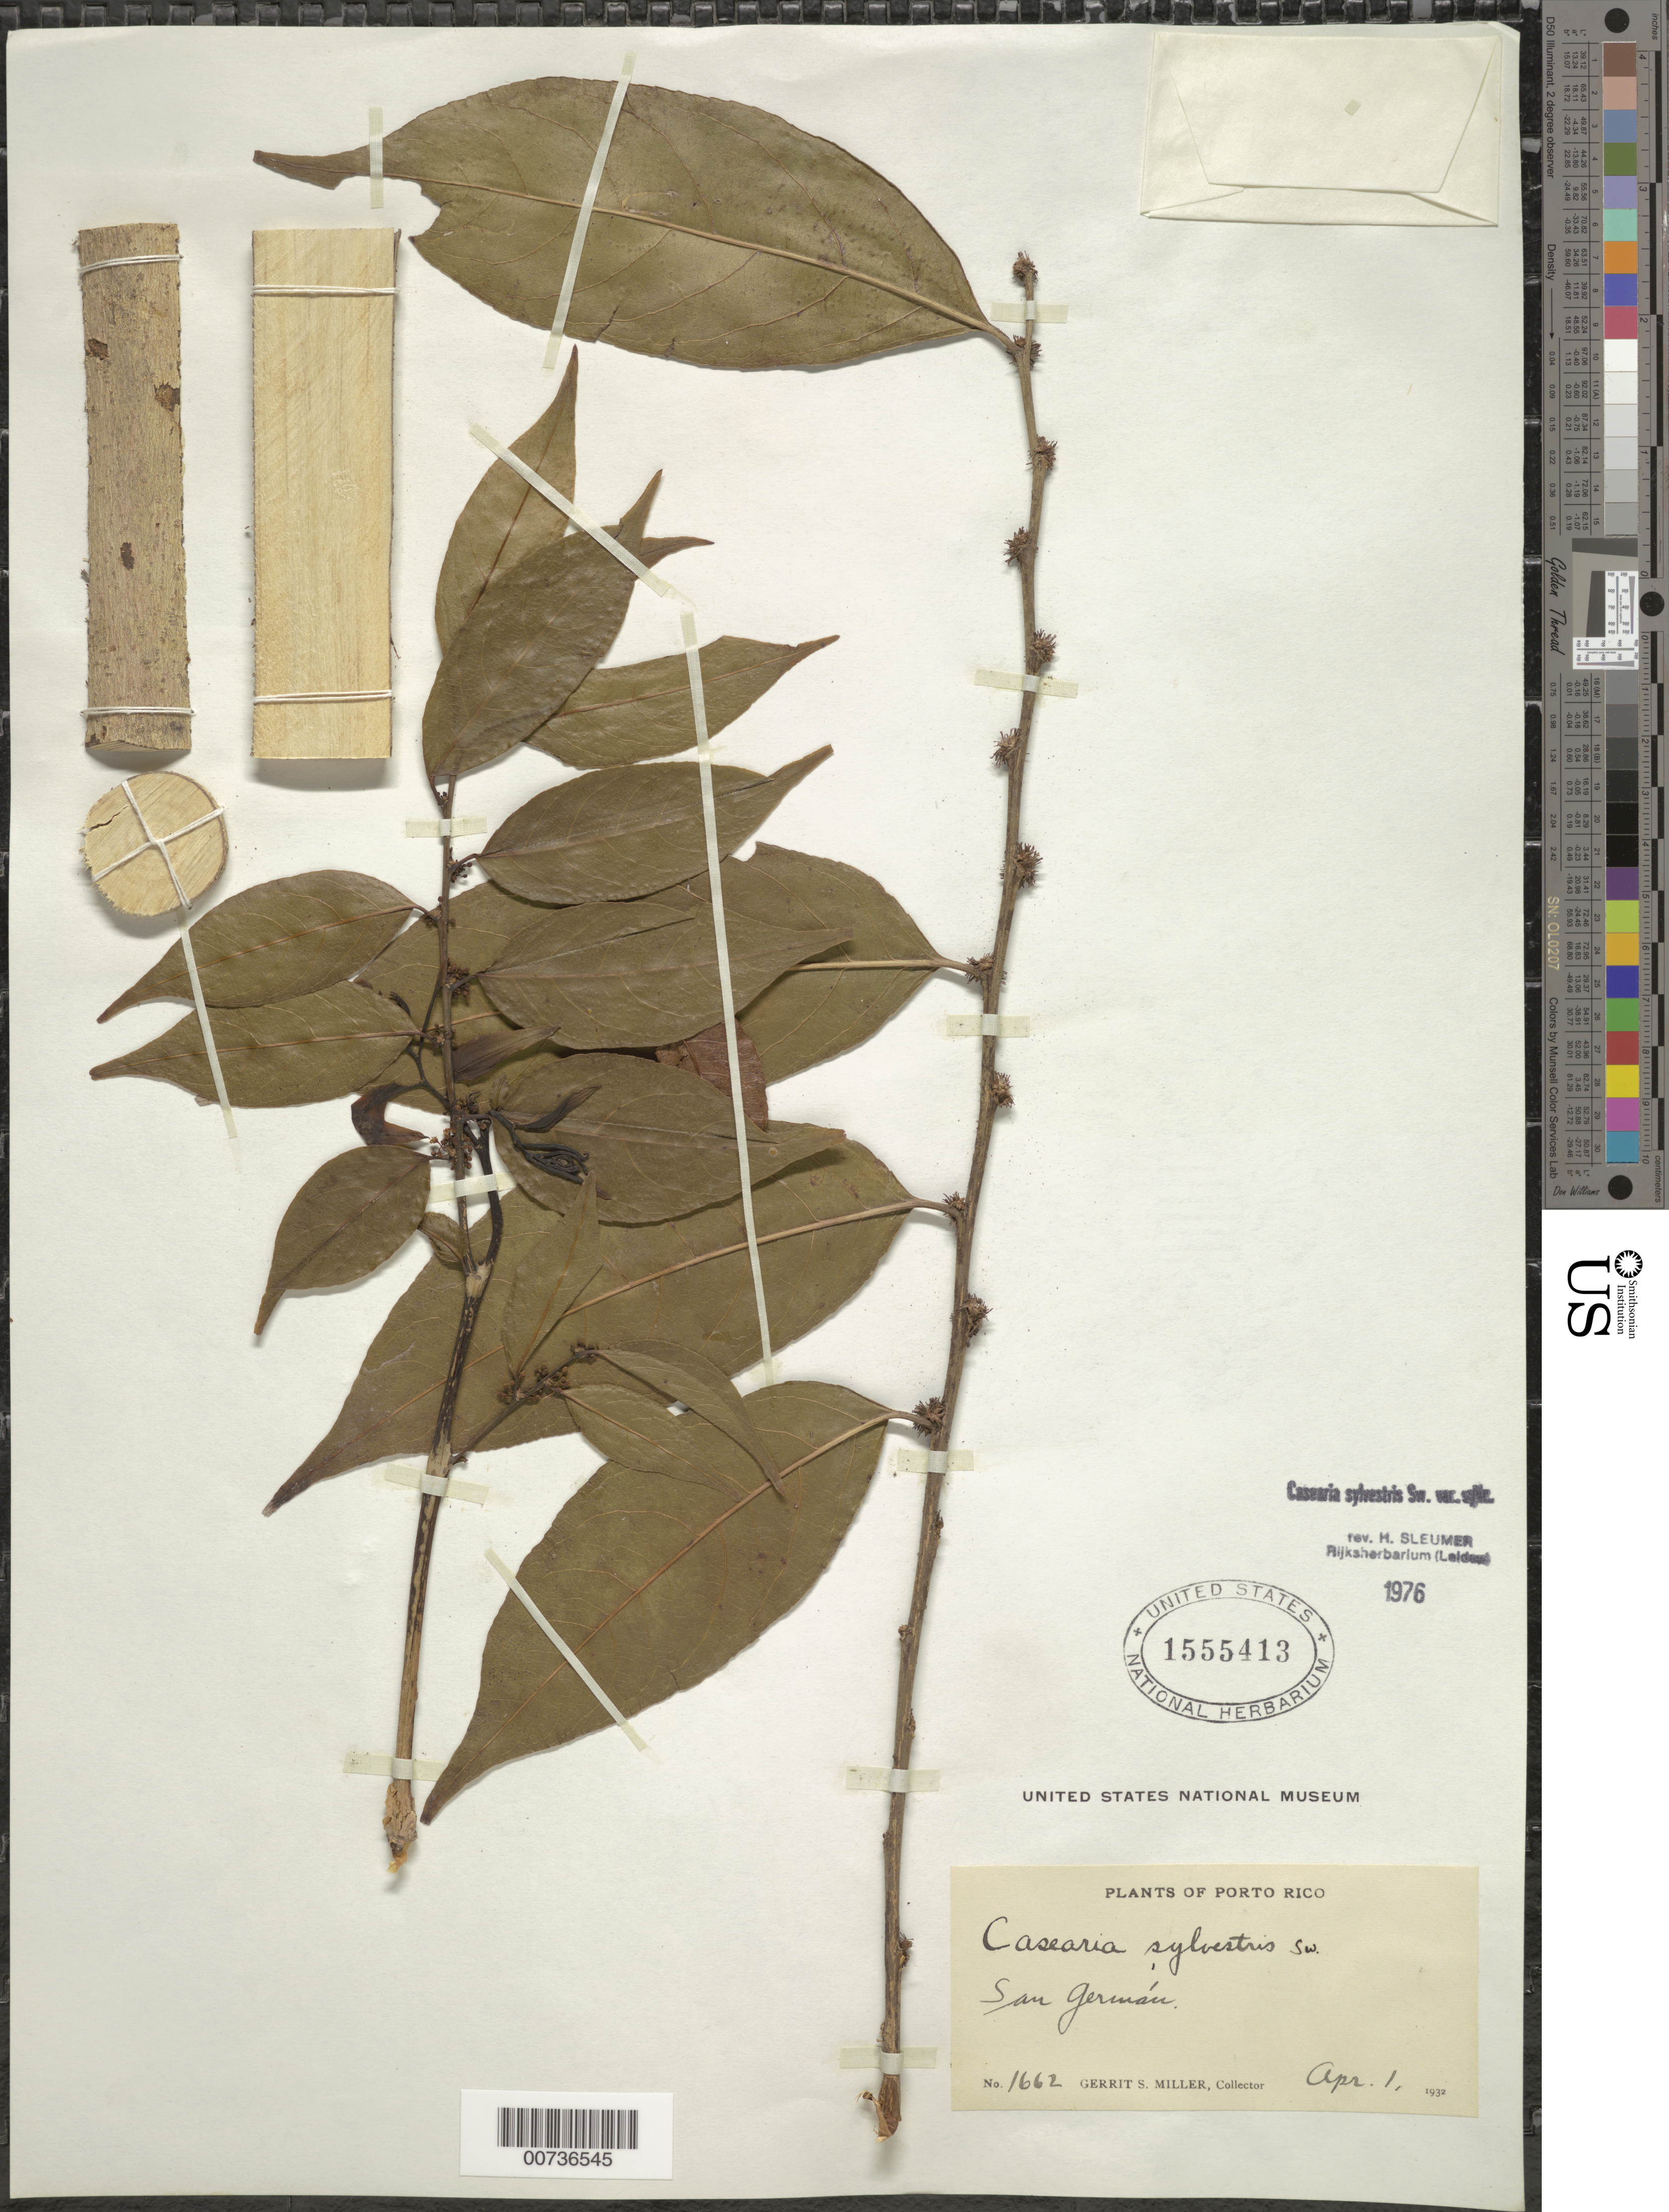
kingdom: Plantae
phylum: Tracheophyta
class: Magnoliopsida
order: Malpighiales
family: Salicaceae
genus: Casearia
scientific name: Casearia sylvestris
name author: Sw.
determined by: Sleumer, H. O.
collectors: G. S. Miller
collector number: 1662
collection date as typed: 01 Apr 1932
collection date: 1932-04-01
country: Puerto Rico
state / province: San Germán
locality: San Germán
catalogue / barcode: US 1555413